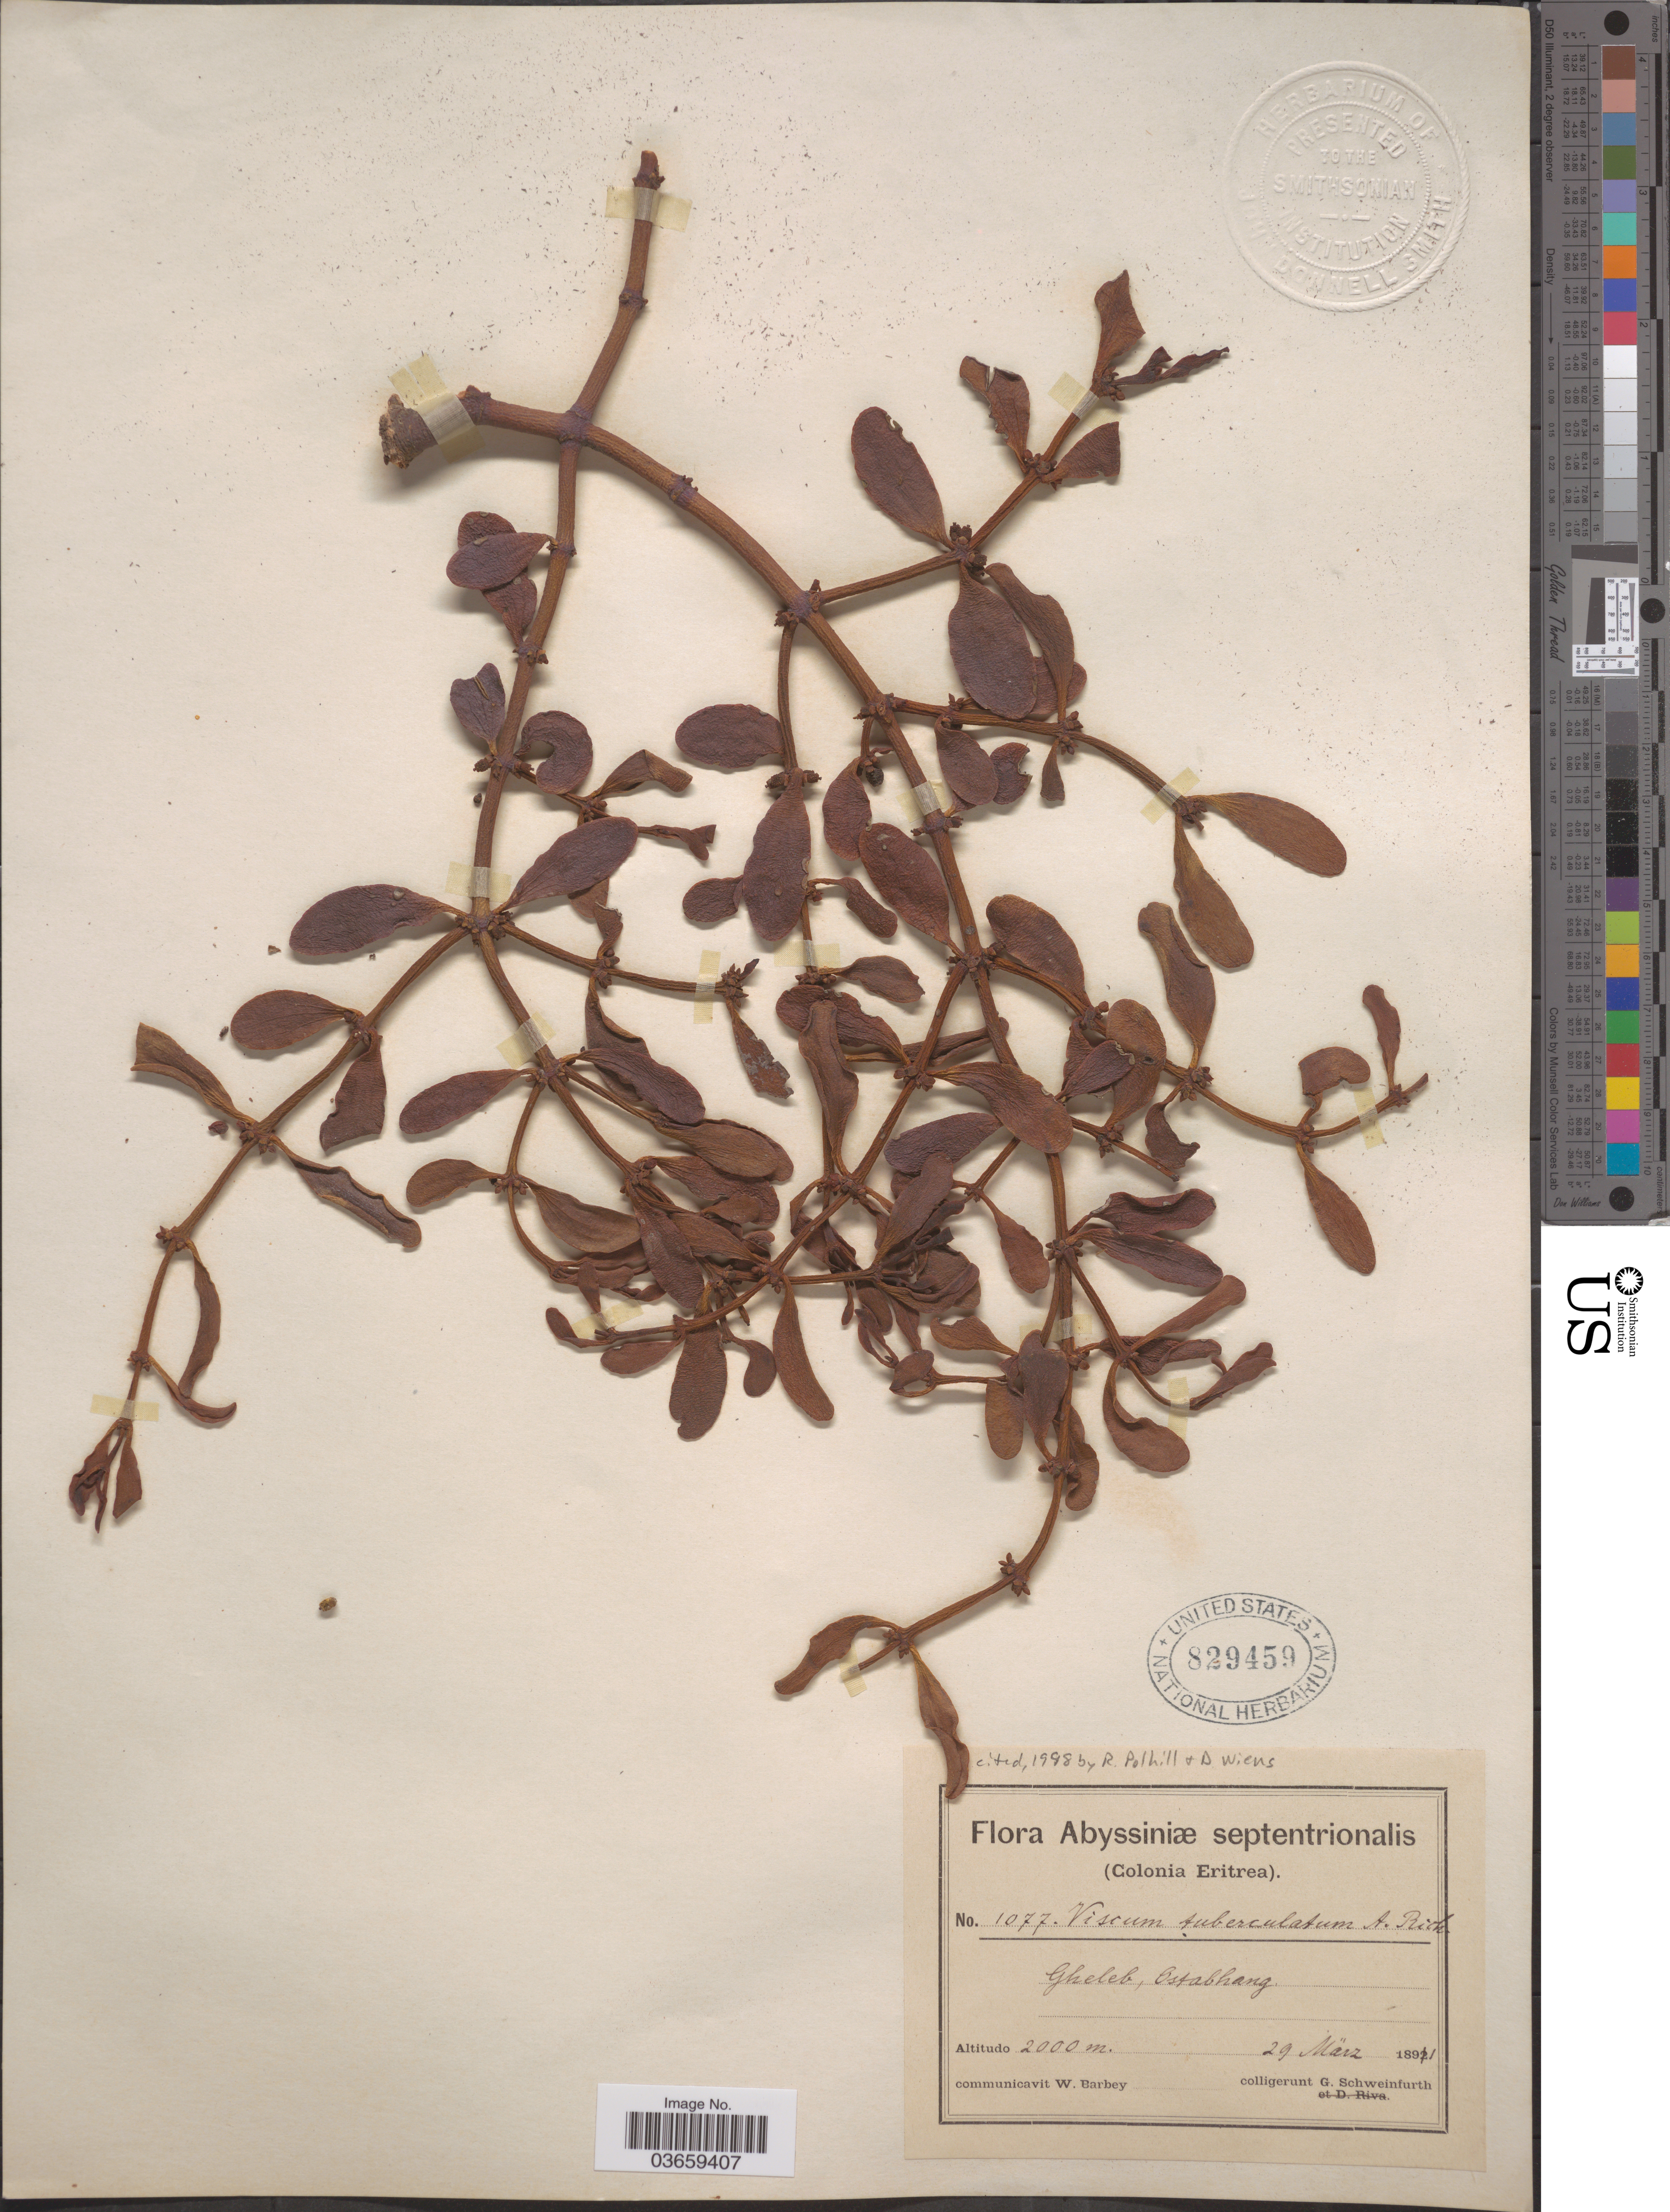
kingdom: Plantae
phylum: Tracheophyta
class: Magnoliopsida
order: Santalales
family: Viscaceae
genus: Viscum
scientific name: Viscum tuberculatum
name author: A. Rich.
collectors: G. A. Schweinfurth (herbarium)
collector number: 1077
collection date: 1891-03-29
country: Eritrea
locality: Abyssiniæ septentrionalis (Colonia Eritrea). Gheleb, Ostabhang.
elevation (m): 2000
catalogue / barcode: US 829459